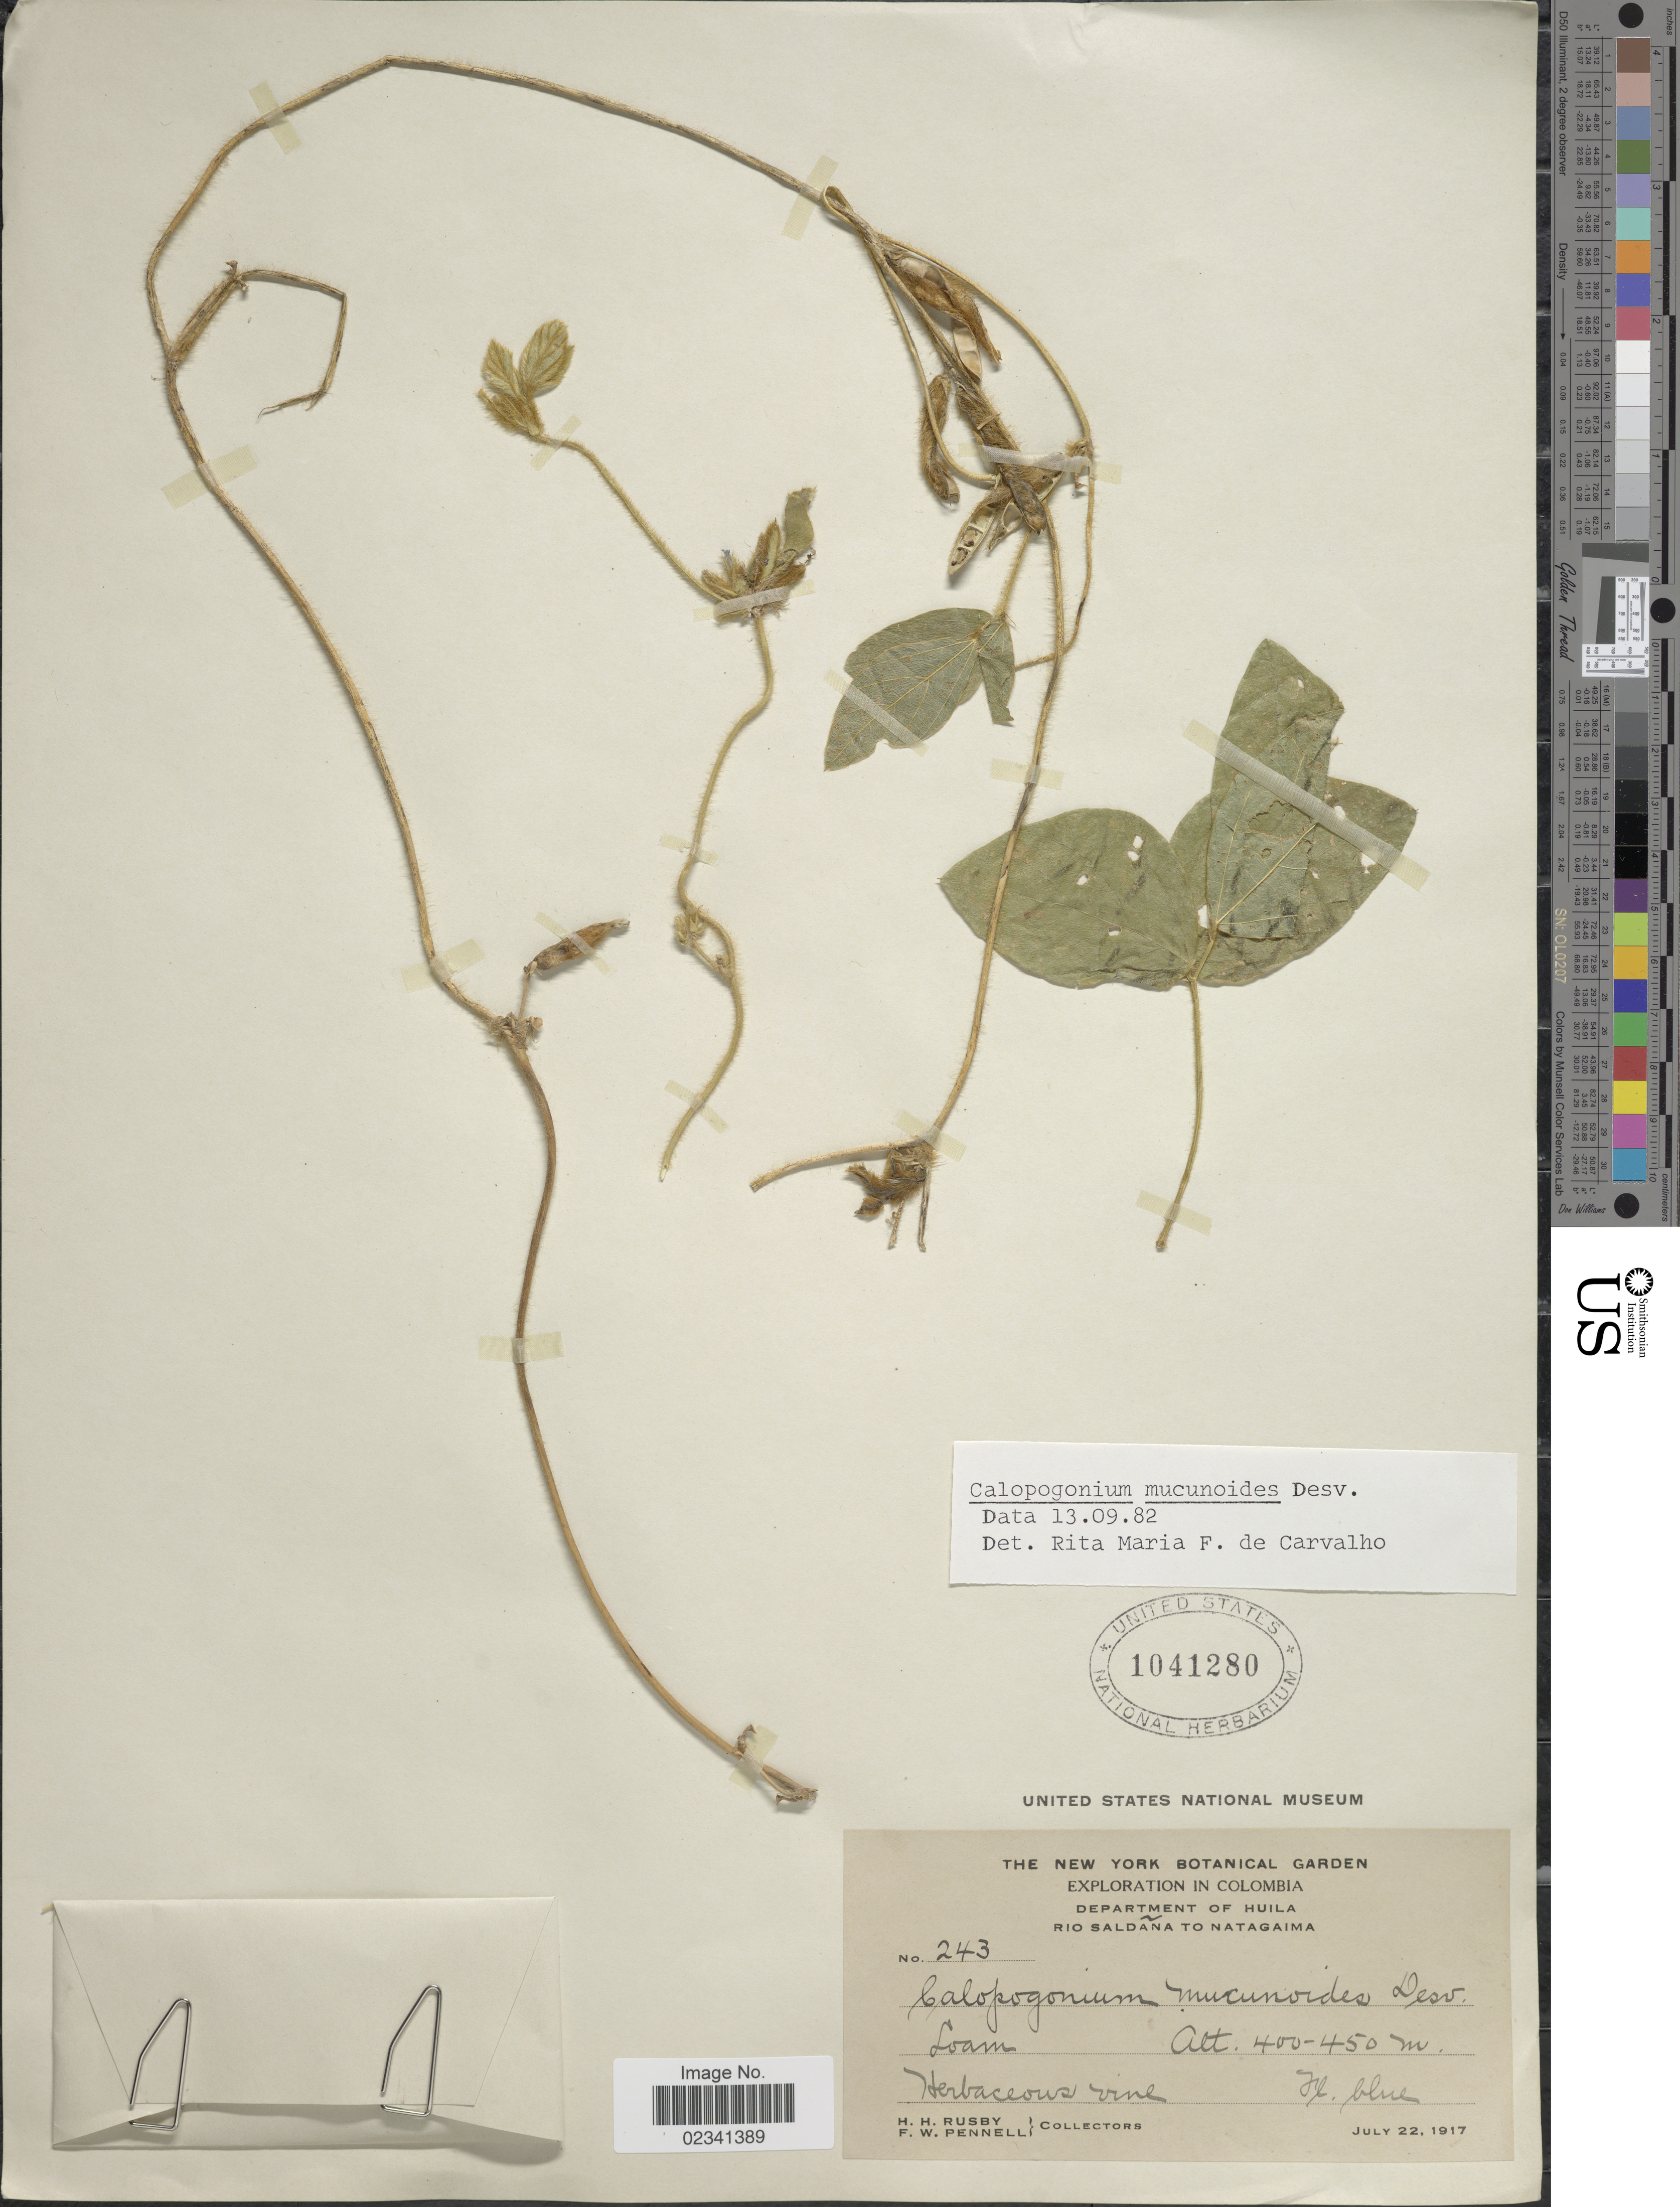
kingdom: Plantae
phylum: Tracheophyta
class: Magnoliopsida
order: Fabales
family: Fabaceae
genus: Calopogonium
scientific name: Calopogonium mucunoides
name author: Desv.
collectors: H. H. Rusby & F. W. Pennell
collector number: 243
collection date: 1917-07-22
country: Colombia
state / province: Huila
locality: Rio Saldana to Natagaima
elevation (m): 400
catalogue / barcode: US 1041280